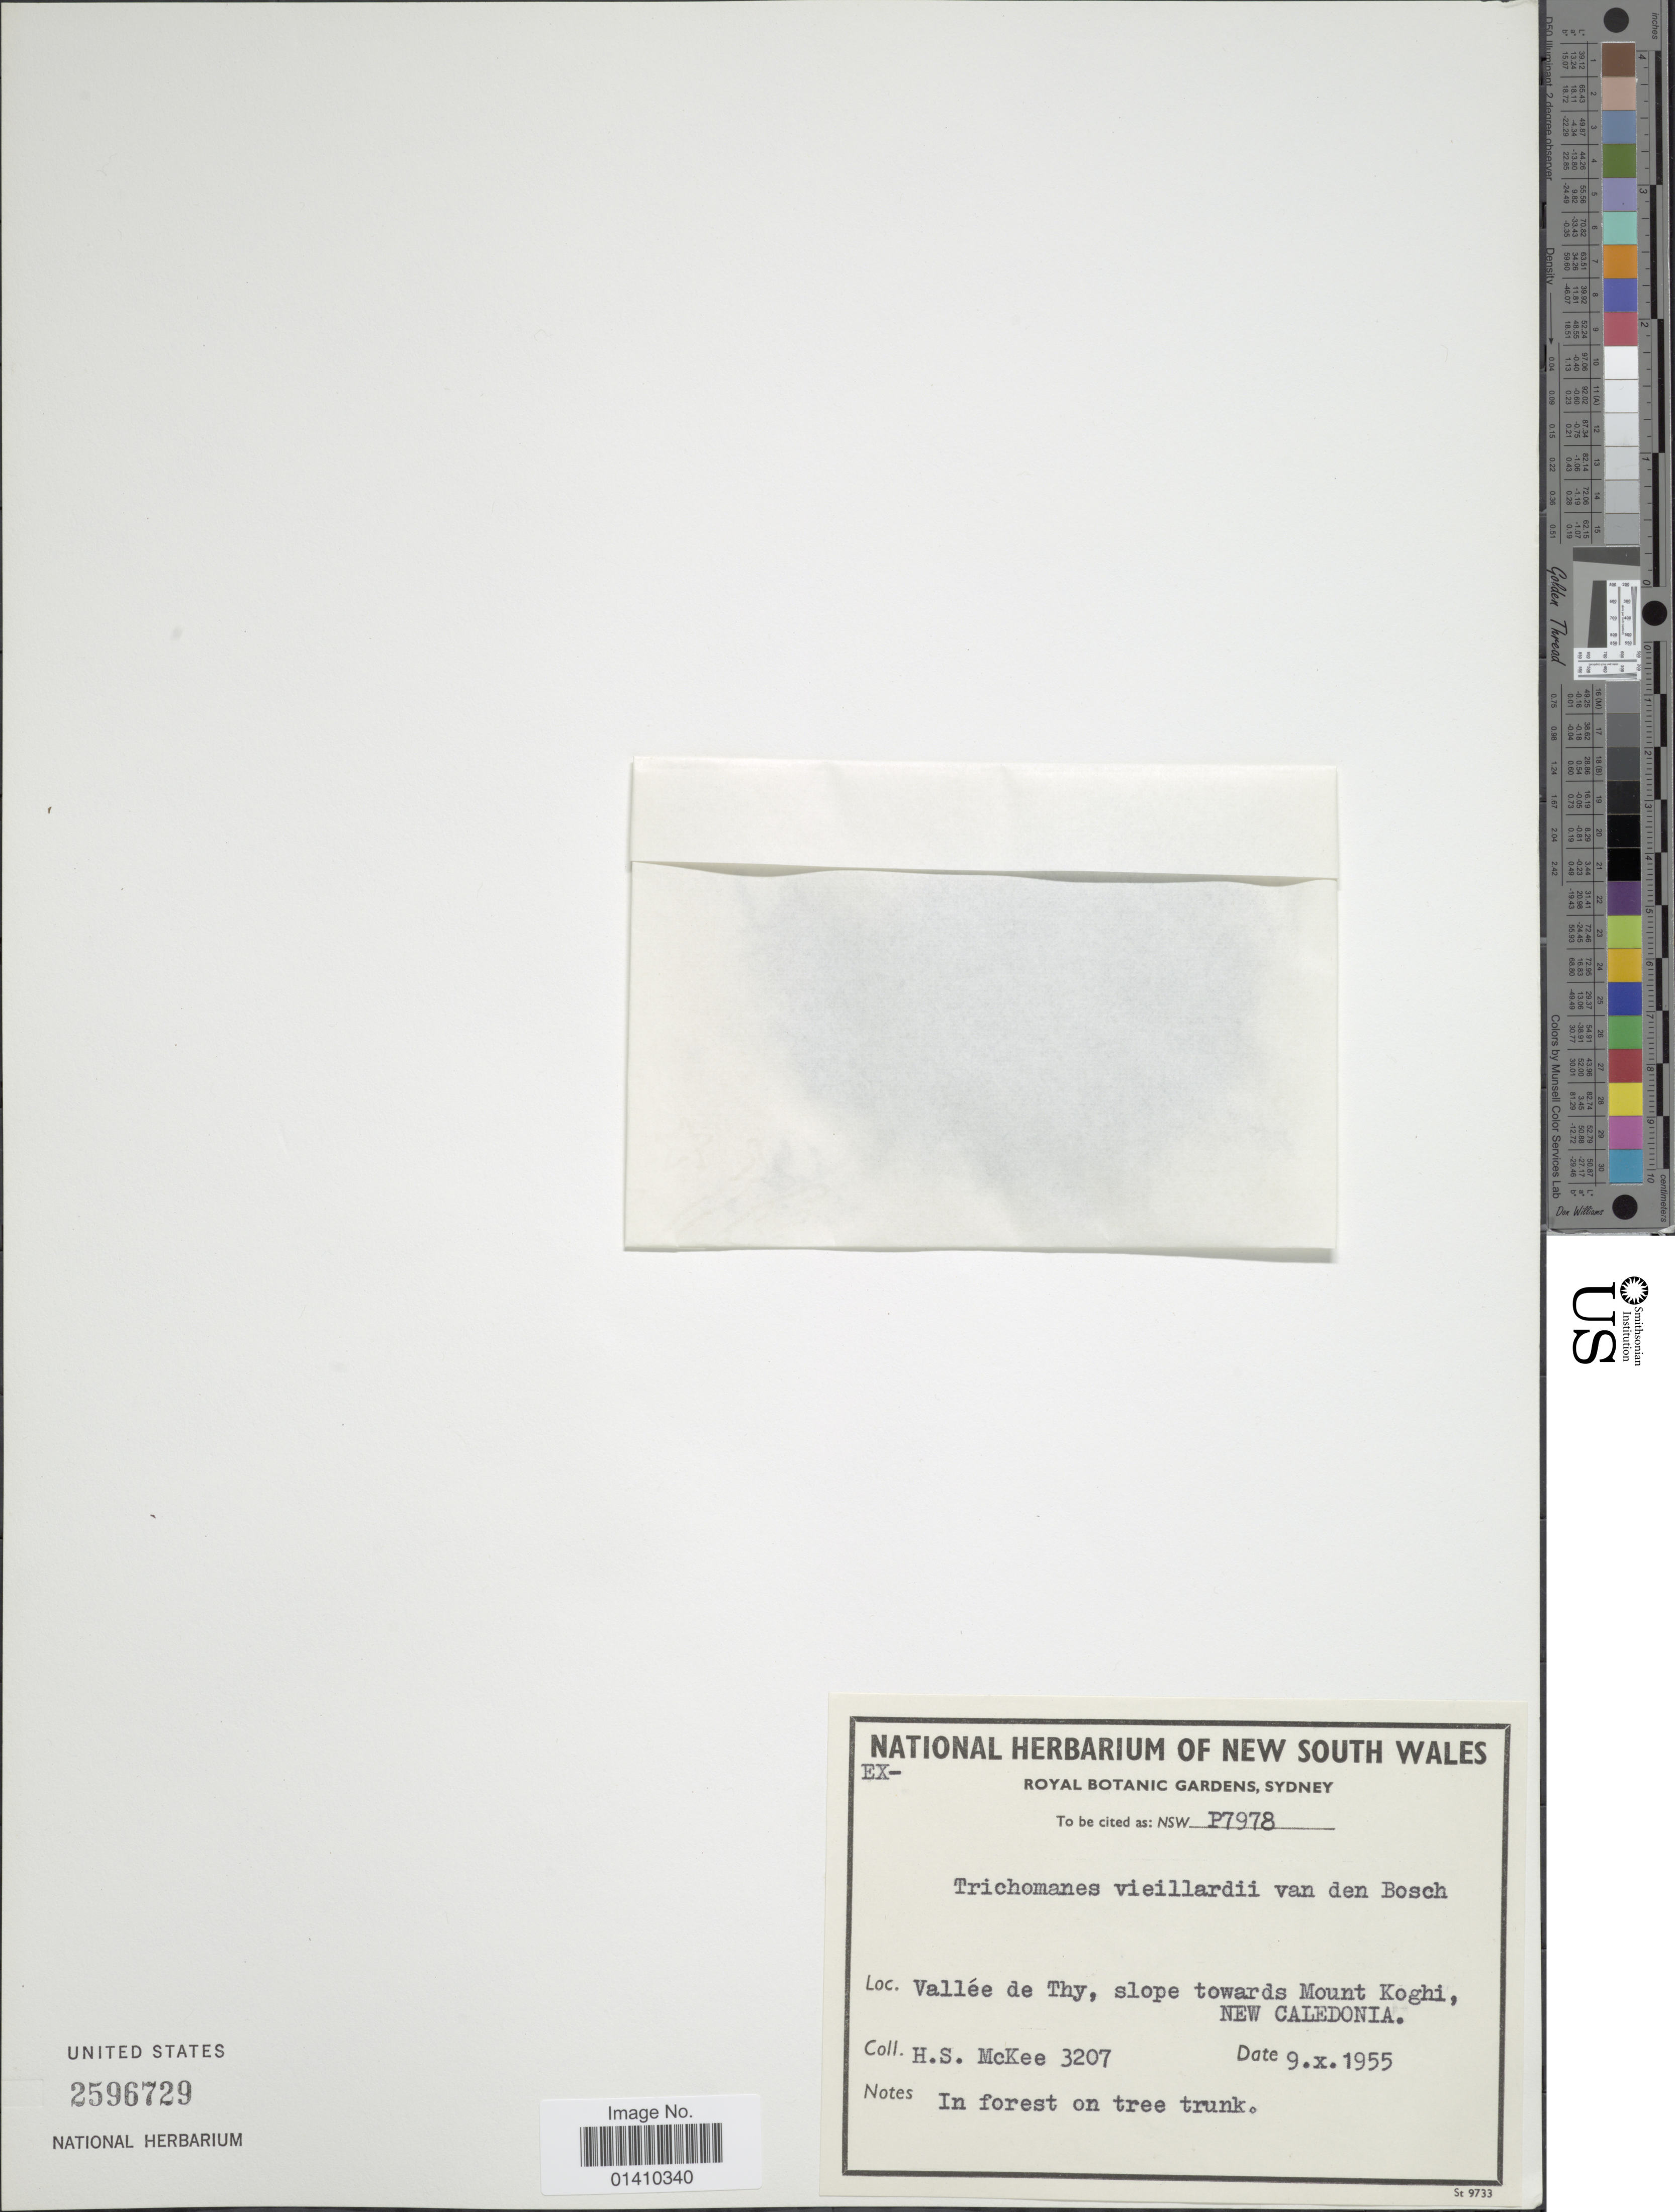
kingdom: Plantae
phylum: Tracheophyta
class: Polypodiopsida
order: Hymenophyllales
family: Hymenophyllaceae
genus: Polyphlebium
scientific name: Polyphlebium vieillardii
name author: (Bosch) Ebihara & K. Iwats.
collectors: H. S. McKee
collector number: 3207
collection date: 1955-10-09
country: New Caledonia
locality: Vallee de Thy, slope towards Mount Koghi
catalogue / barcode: US 2596729